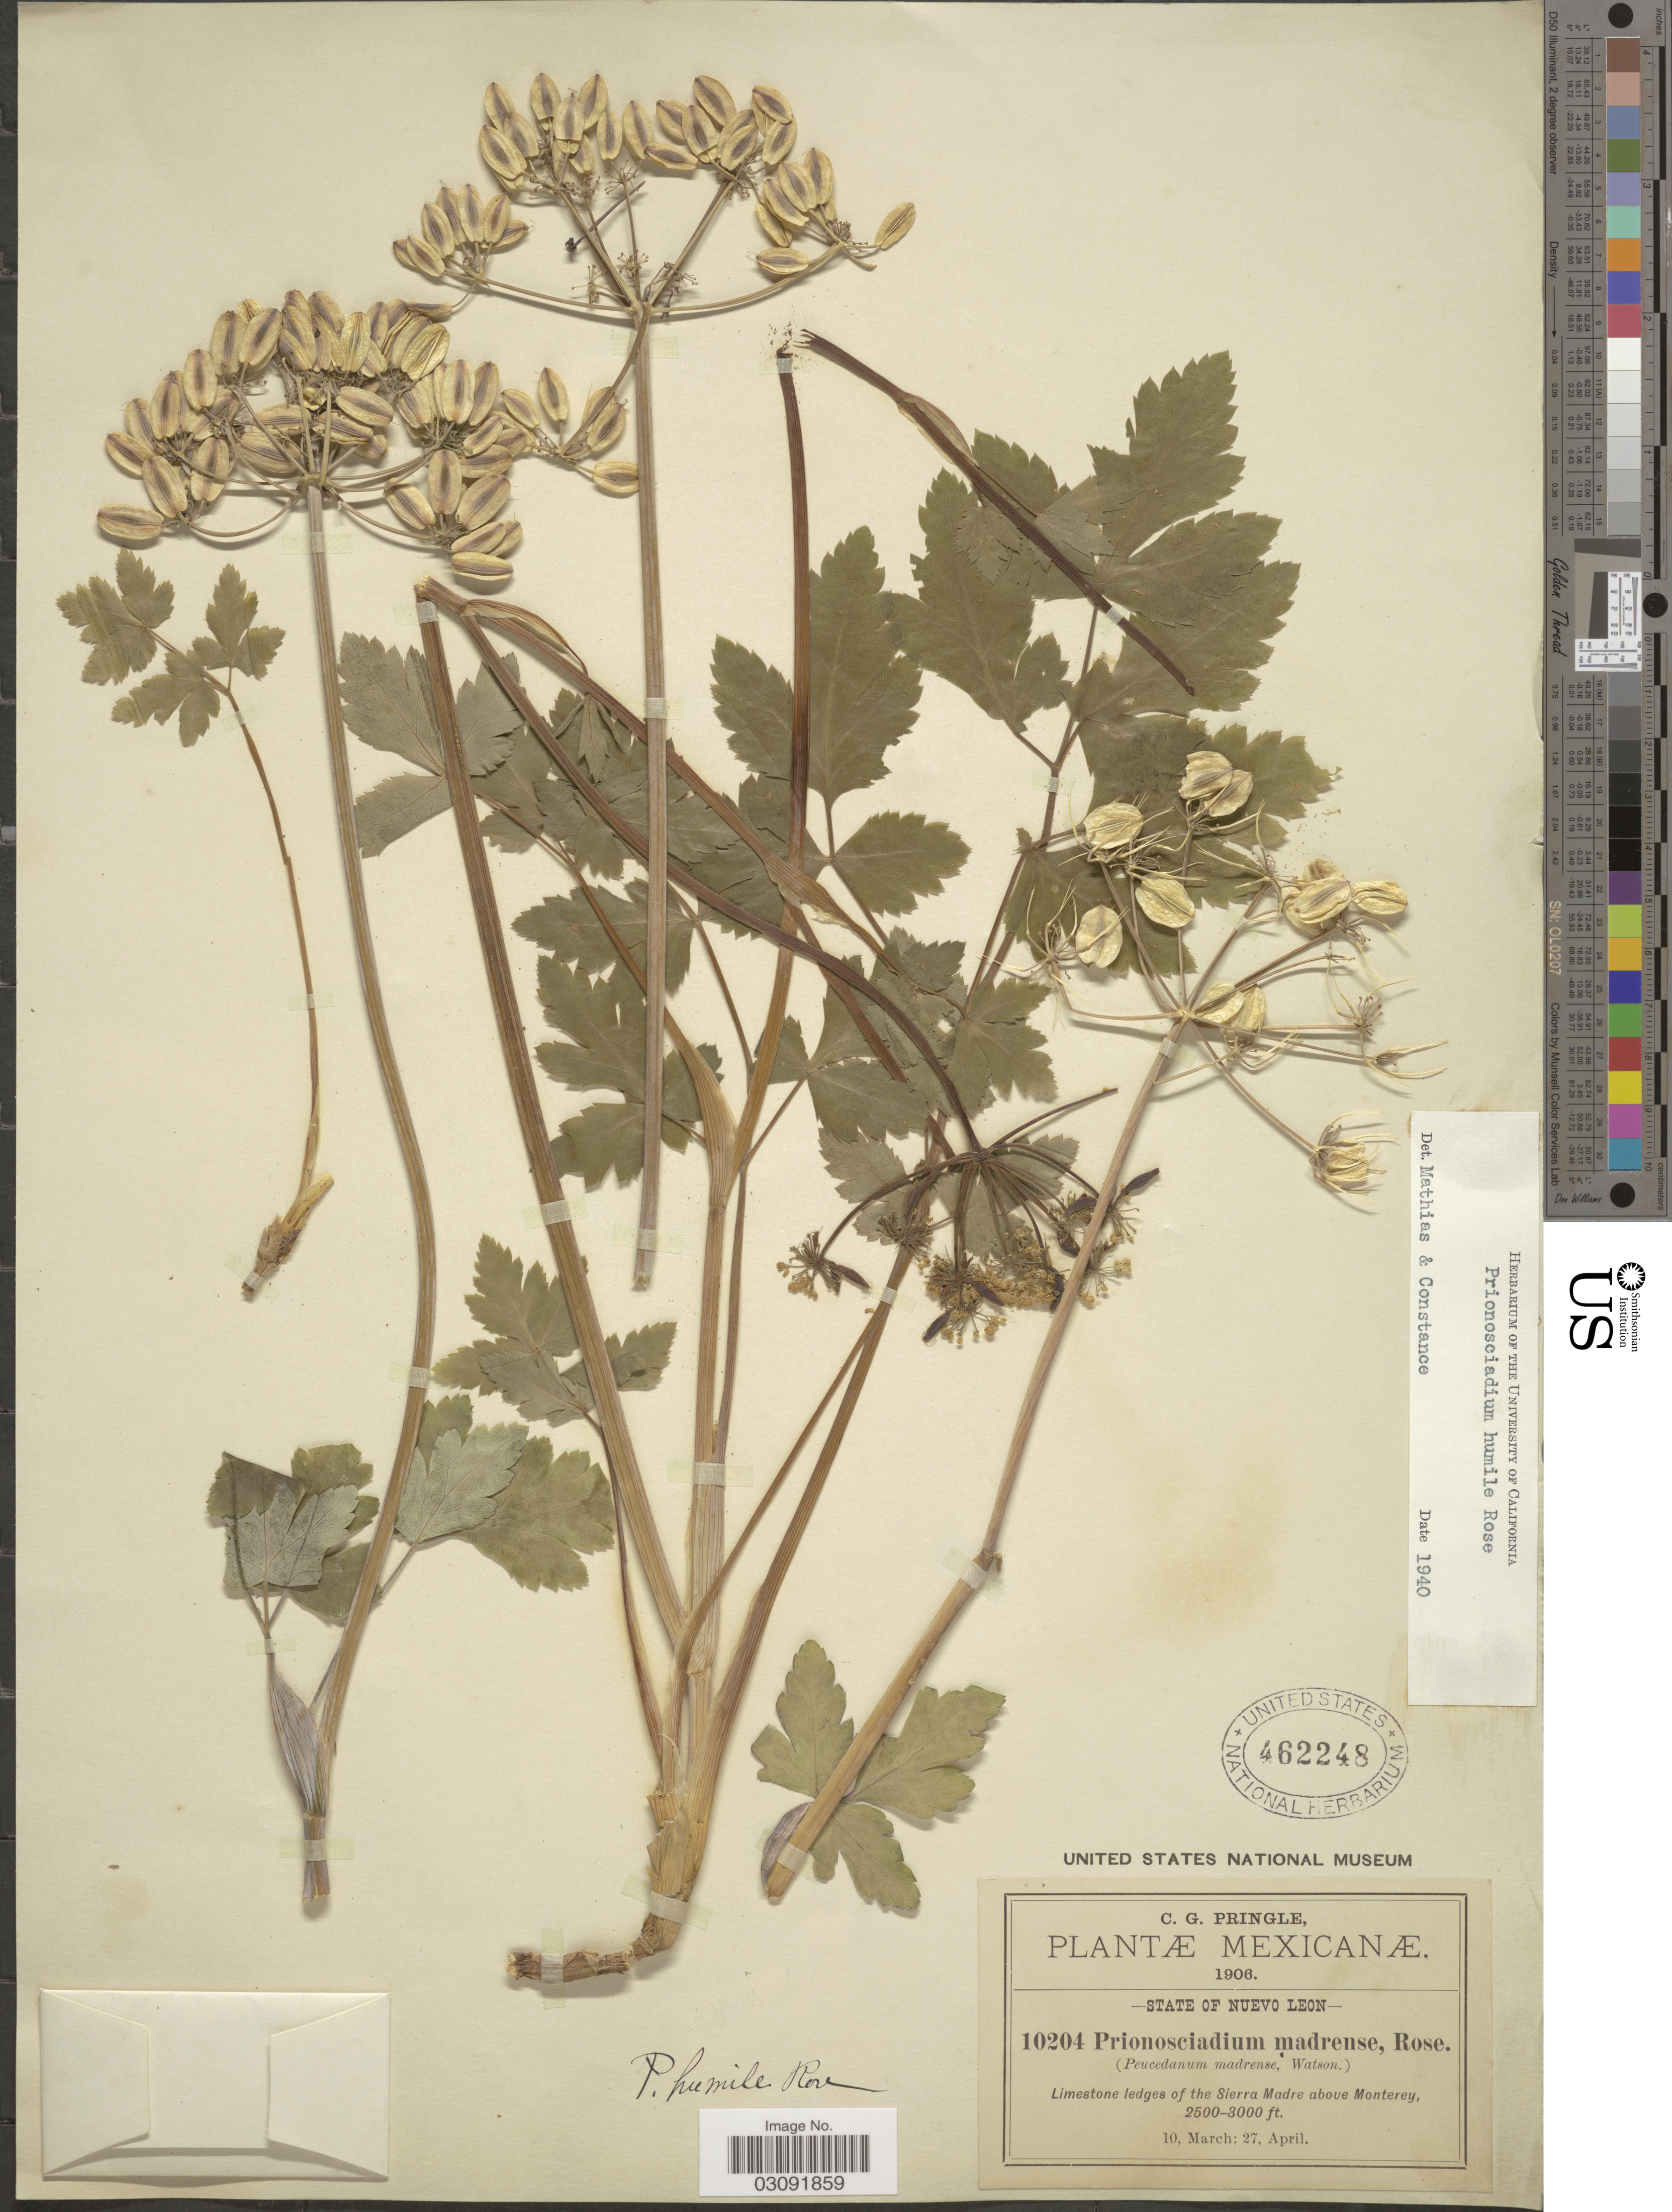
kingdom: Plantae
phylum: Tracheophyta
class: Magnoliopsida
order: Apiales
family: Apiaceae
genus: Prionosciadium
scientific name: Prionosciadium humile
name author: Rose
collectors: C. G. Pringle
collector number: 10204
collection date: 1906-03-10/1906-04-27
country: Mexico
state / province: Nuevo León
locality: Limestone ledges of the Sierra Madre above Monterey.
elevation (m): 762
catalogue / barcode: US 462248